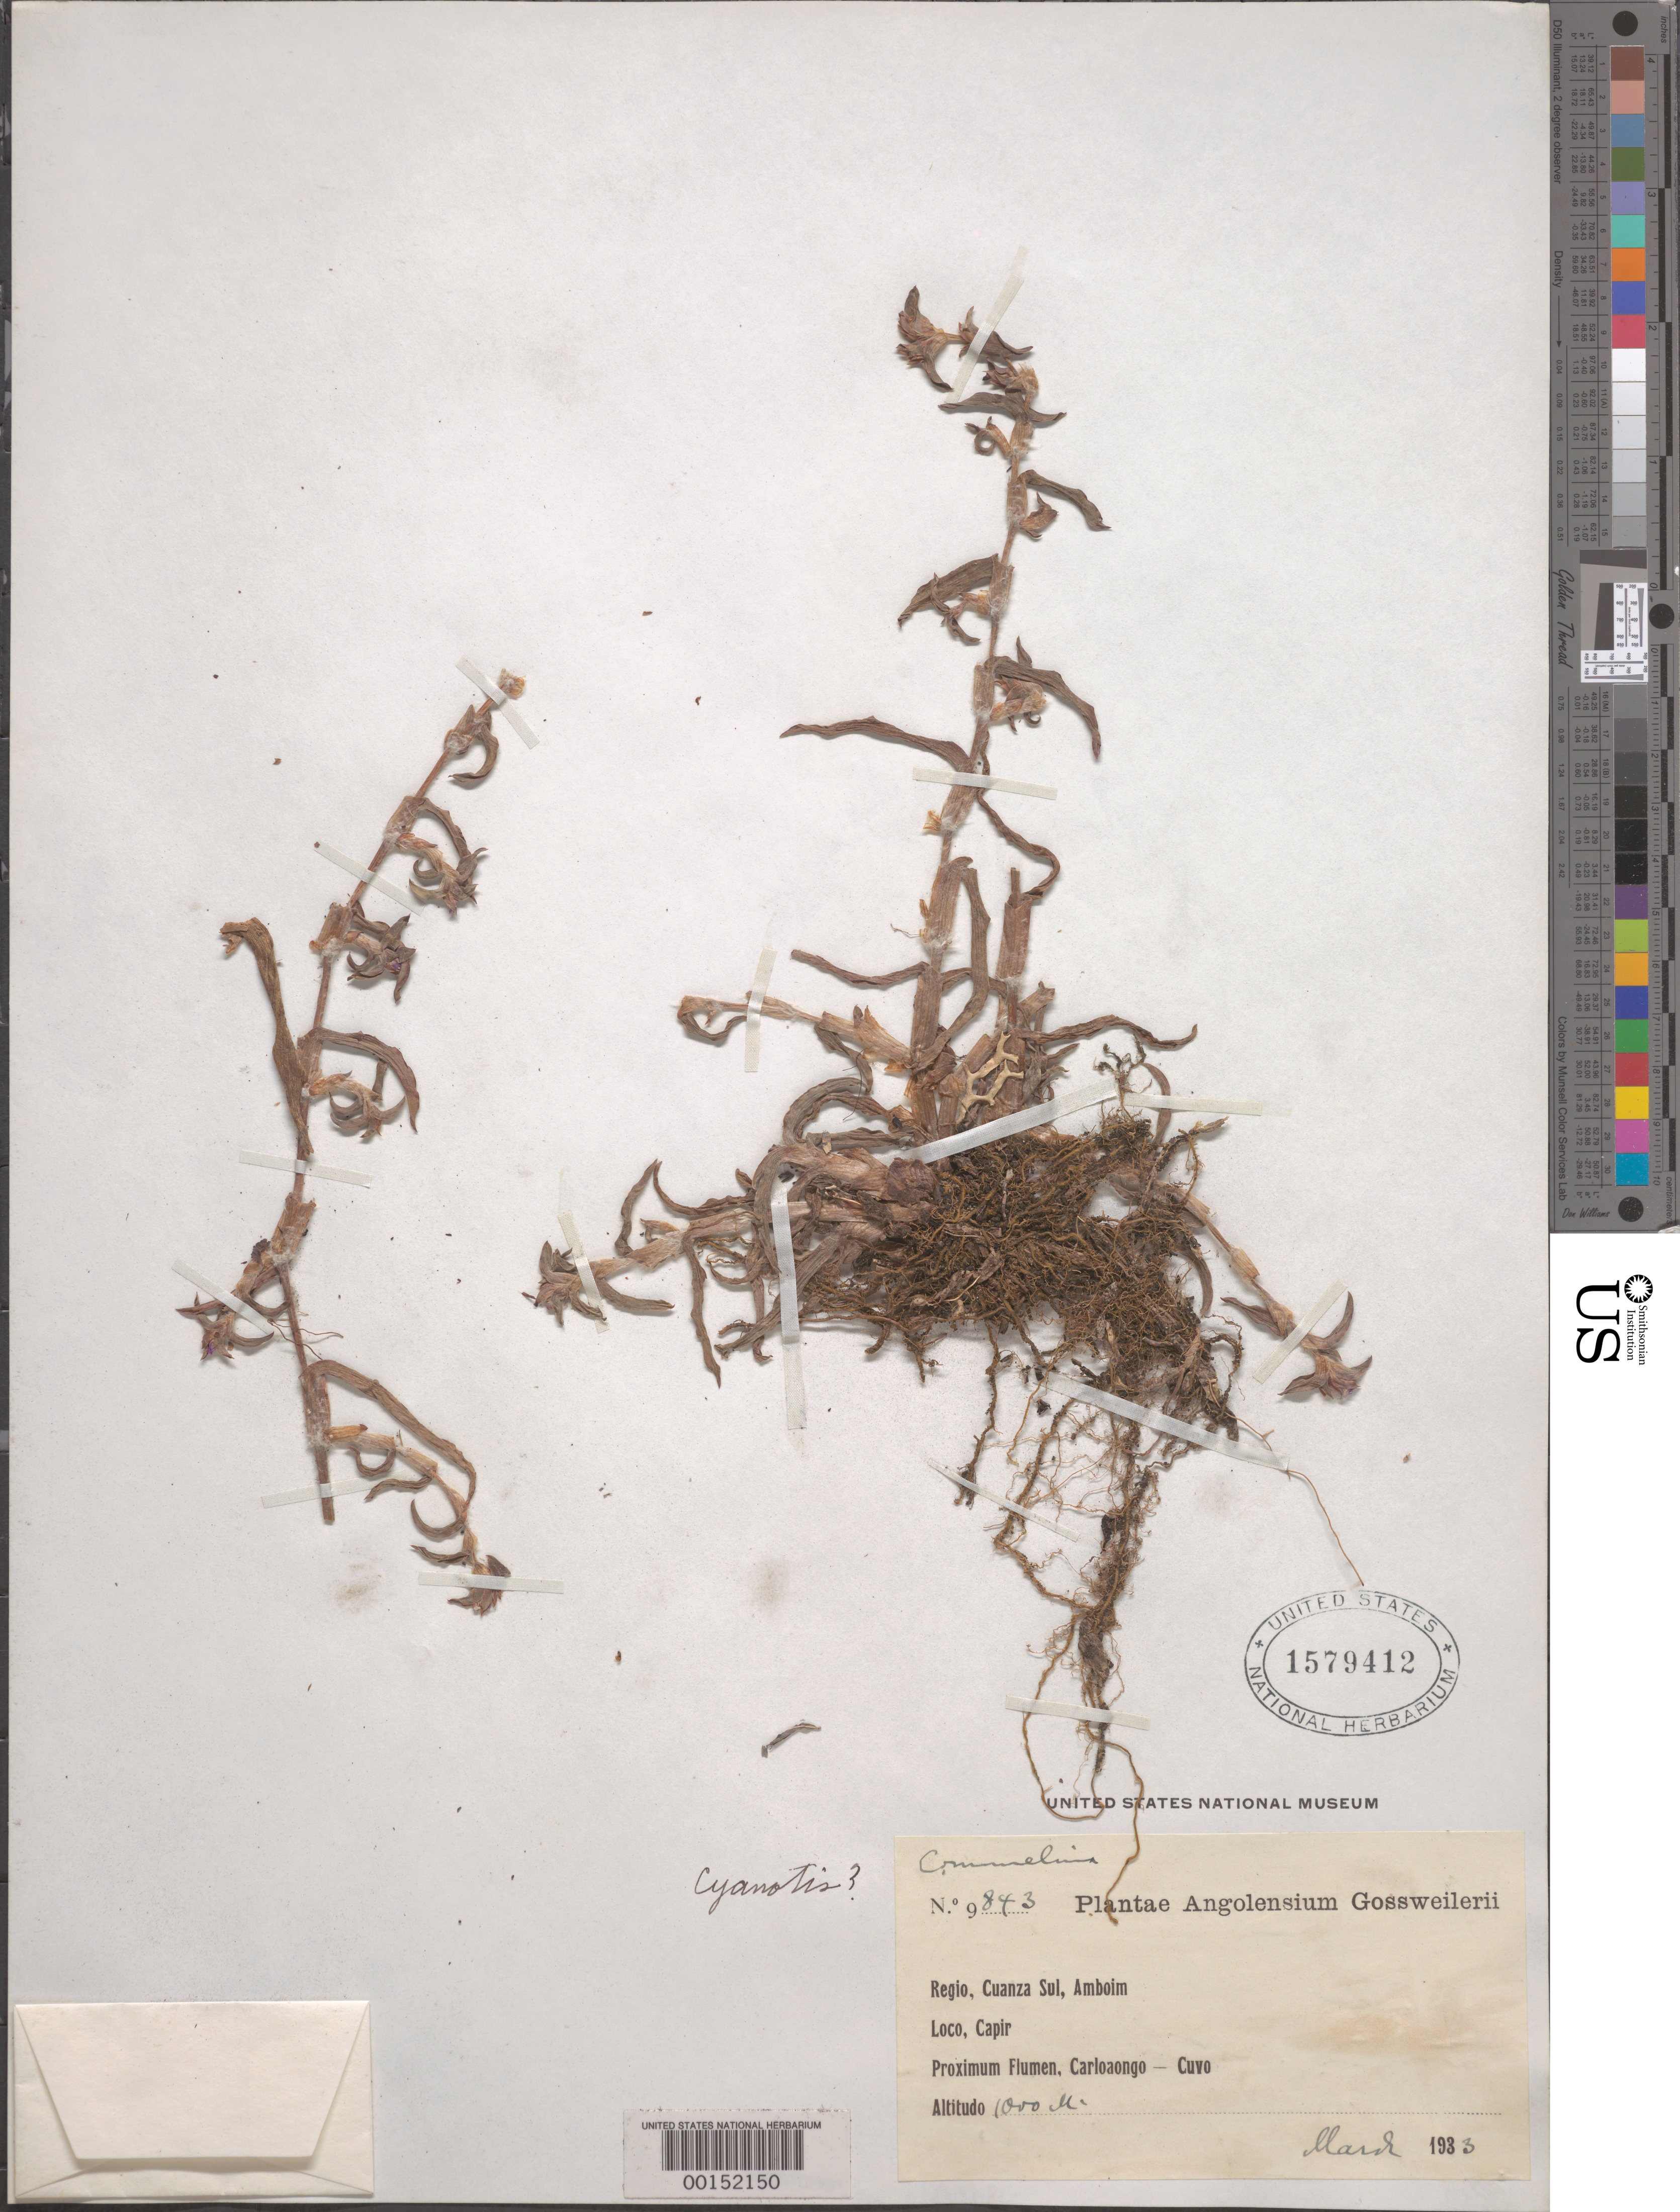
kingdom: Plantae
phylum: Tracheophyta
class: Liliopsida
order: Commelinales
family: Commelinaceae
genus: Cyanotis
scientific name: Cyanotis sp.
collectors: J. Gossweiler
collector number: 9843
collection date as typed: Mar 1933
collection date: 1933-03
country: Angola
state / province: Cuanza Sul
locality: Capiri Cuanza sul, Amboim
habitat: Riverbank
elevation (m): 1000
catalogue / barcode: US 1579412